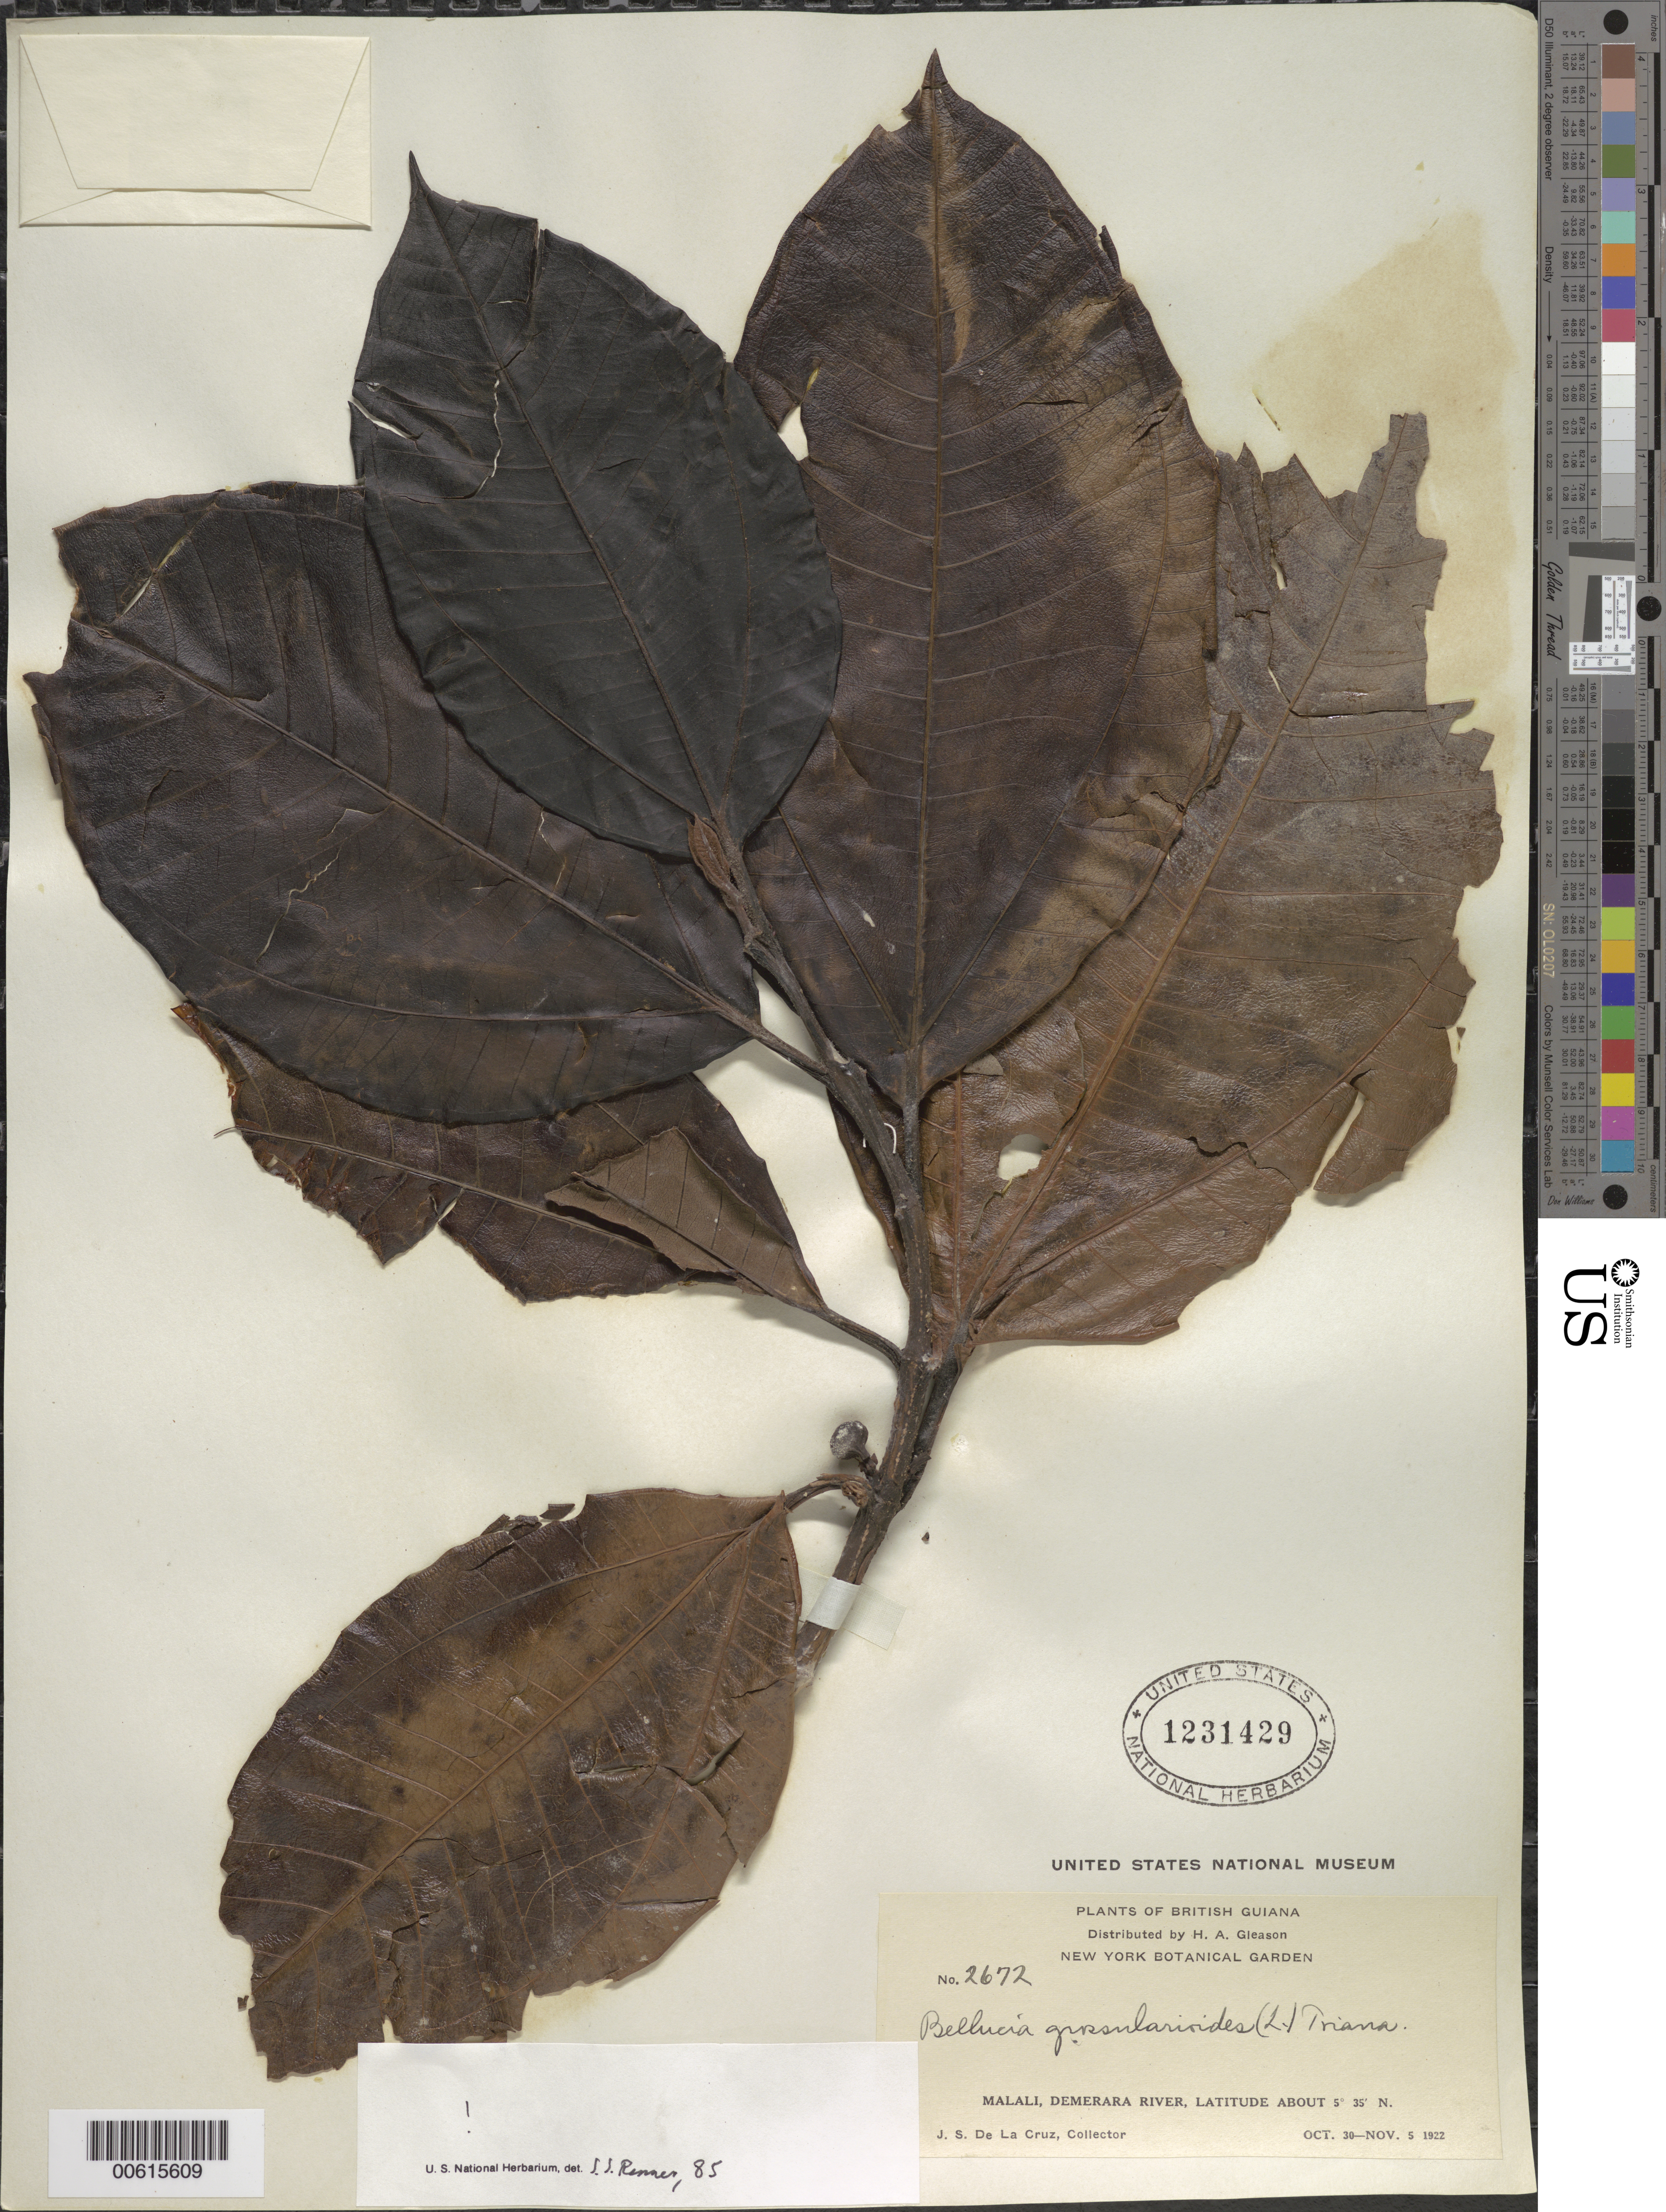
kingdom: Plantae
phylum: Tracheophyta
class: Magnoliopsida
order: Myrtales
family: Melastomataceae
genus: Bellucia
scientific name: Bellucia grossularioides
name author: (L.) Triana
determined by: Renner, S. S.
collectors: J. S. de la Cruz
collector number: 2672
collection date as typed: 30-Oct-22 to 5-Nov-22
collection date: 1922-10-30/1922-11-05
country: Guyana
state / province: U. Demerara-Berbice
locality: Malali, Demerara R.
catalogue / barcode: US 1231429